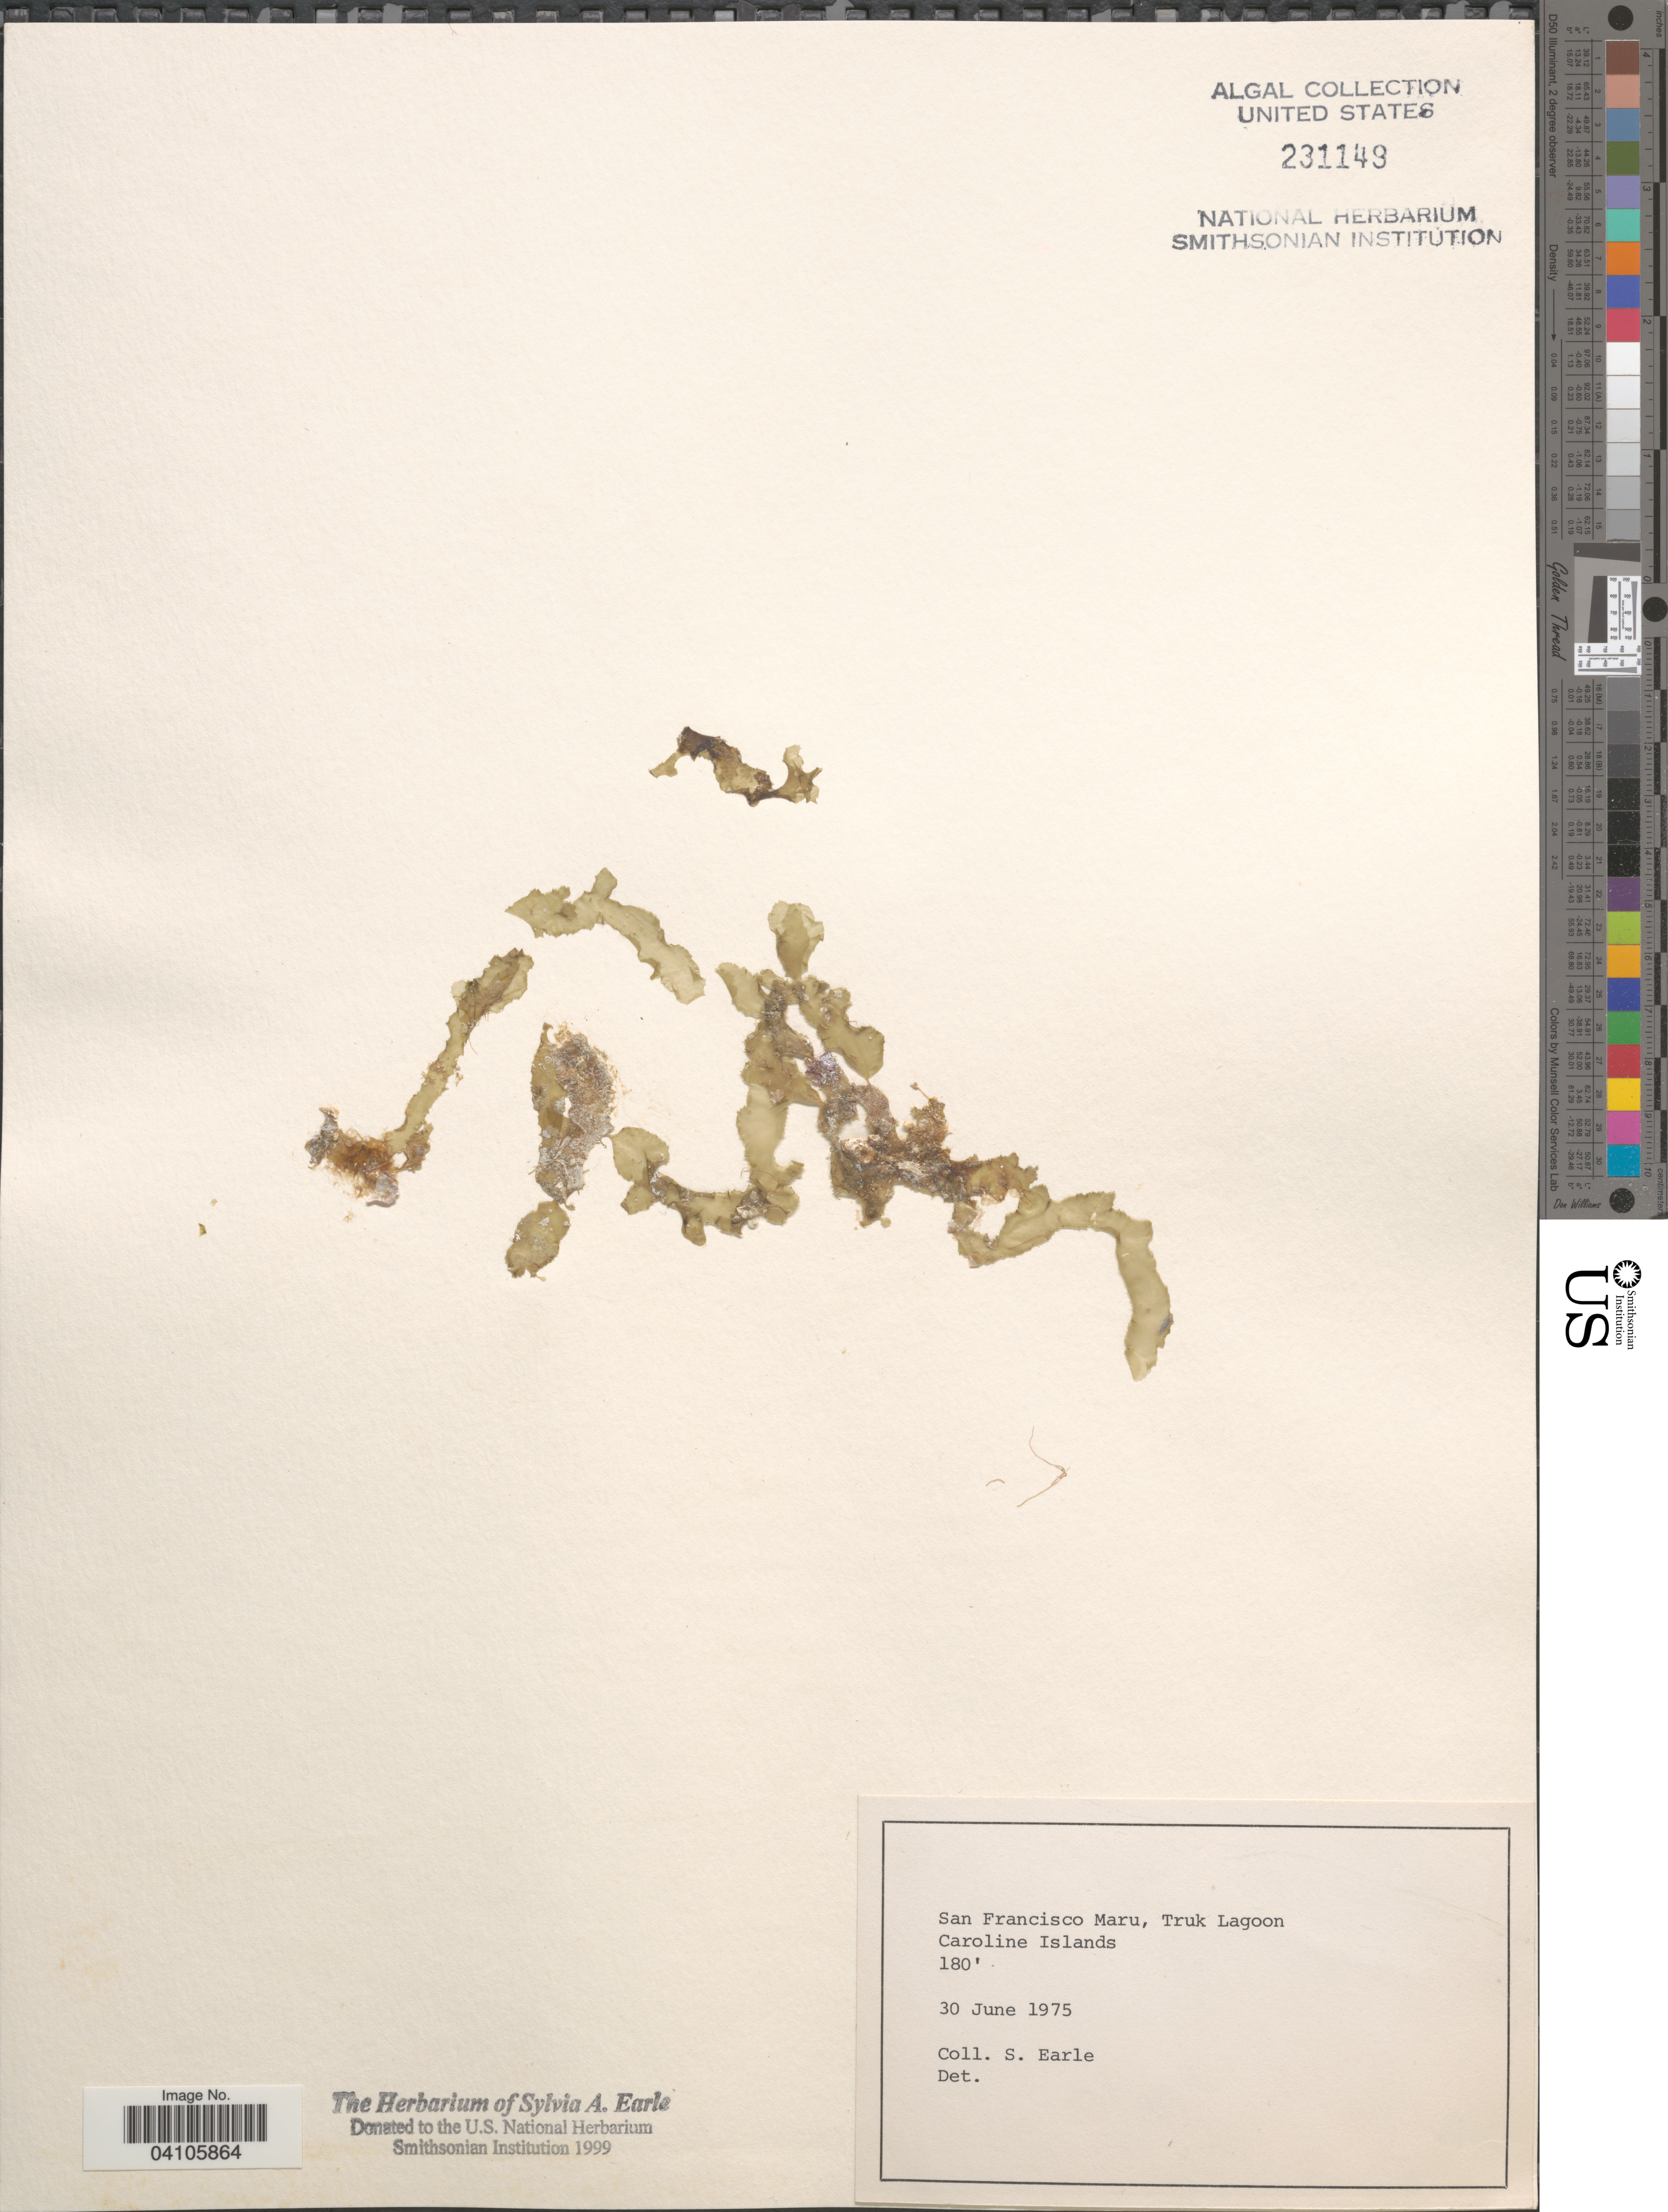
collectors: S. A. Earle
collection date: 1975-06-30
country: Micronesia, Federated States of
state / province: Truk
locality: San Francisco Maru, Truk Lagoon. Caroline Islands.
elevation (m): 55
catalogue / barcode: US 231149